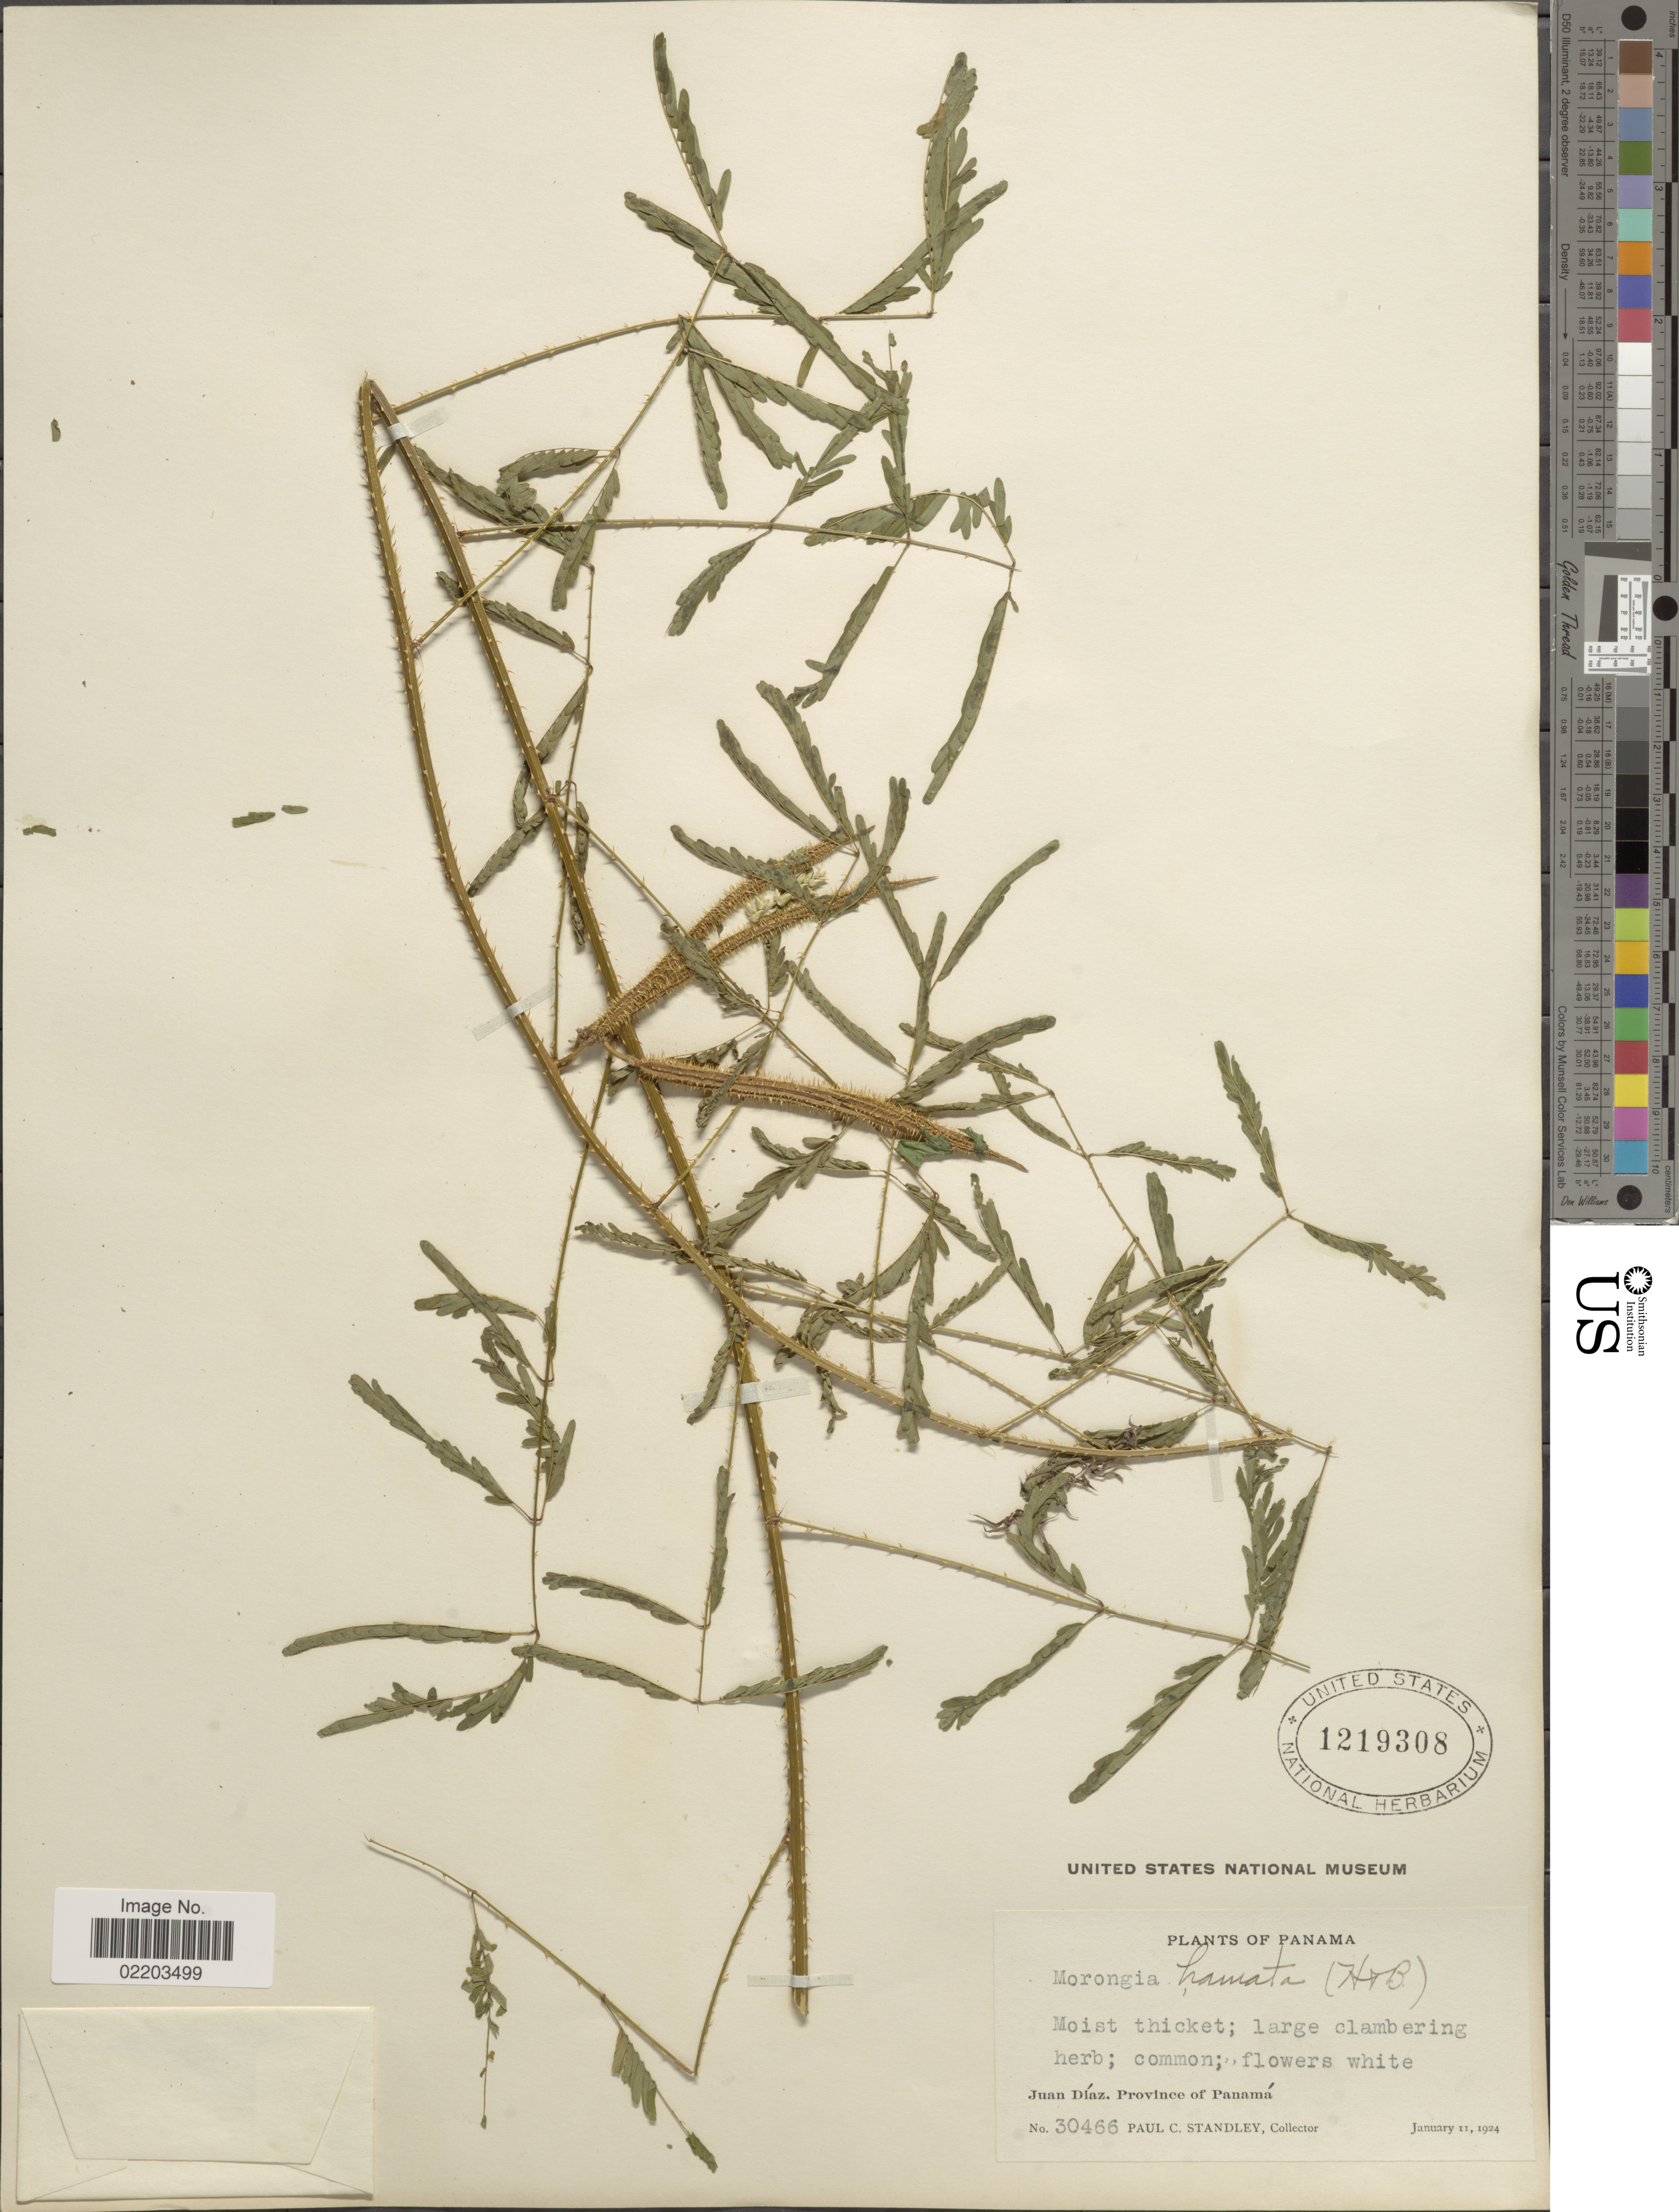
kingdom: Plantae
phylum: Tracheophyta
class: Magnoliopsida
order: Fabales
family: Fabaceae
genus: Mimosa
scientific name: Mimosa tetragona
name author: Poir.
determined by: U.S. National Herbarium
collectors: P. C. Standley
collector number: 30466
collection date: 1924-02-11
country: Panama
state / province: Panamá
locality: Moist thicket; Juan Díaz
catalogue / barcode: US 1219308